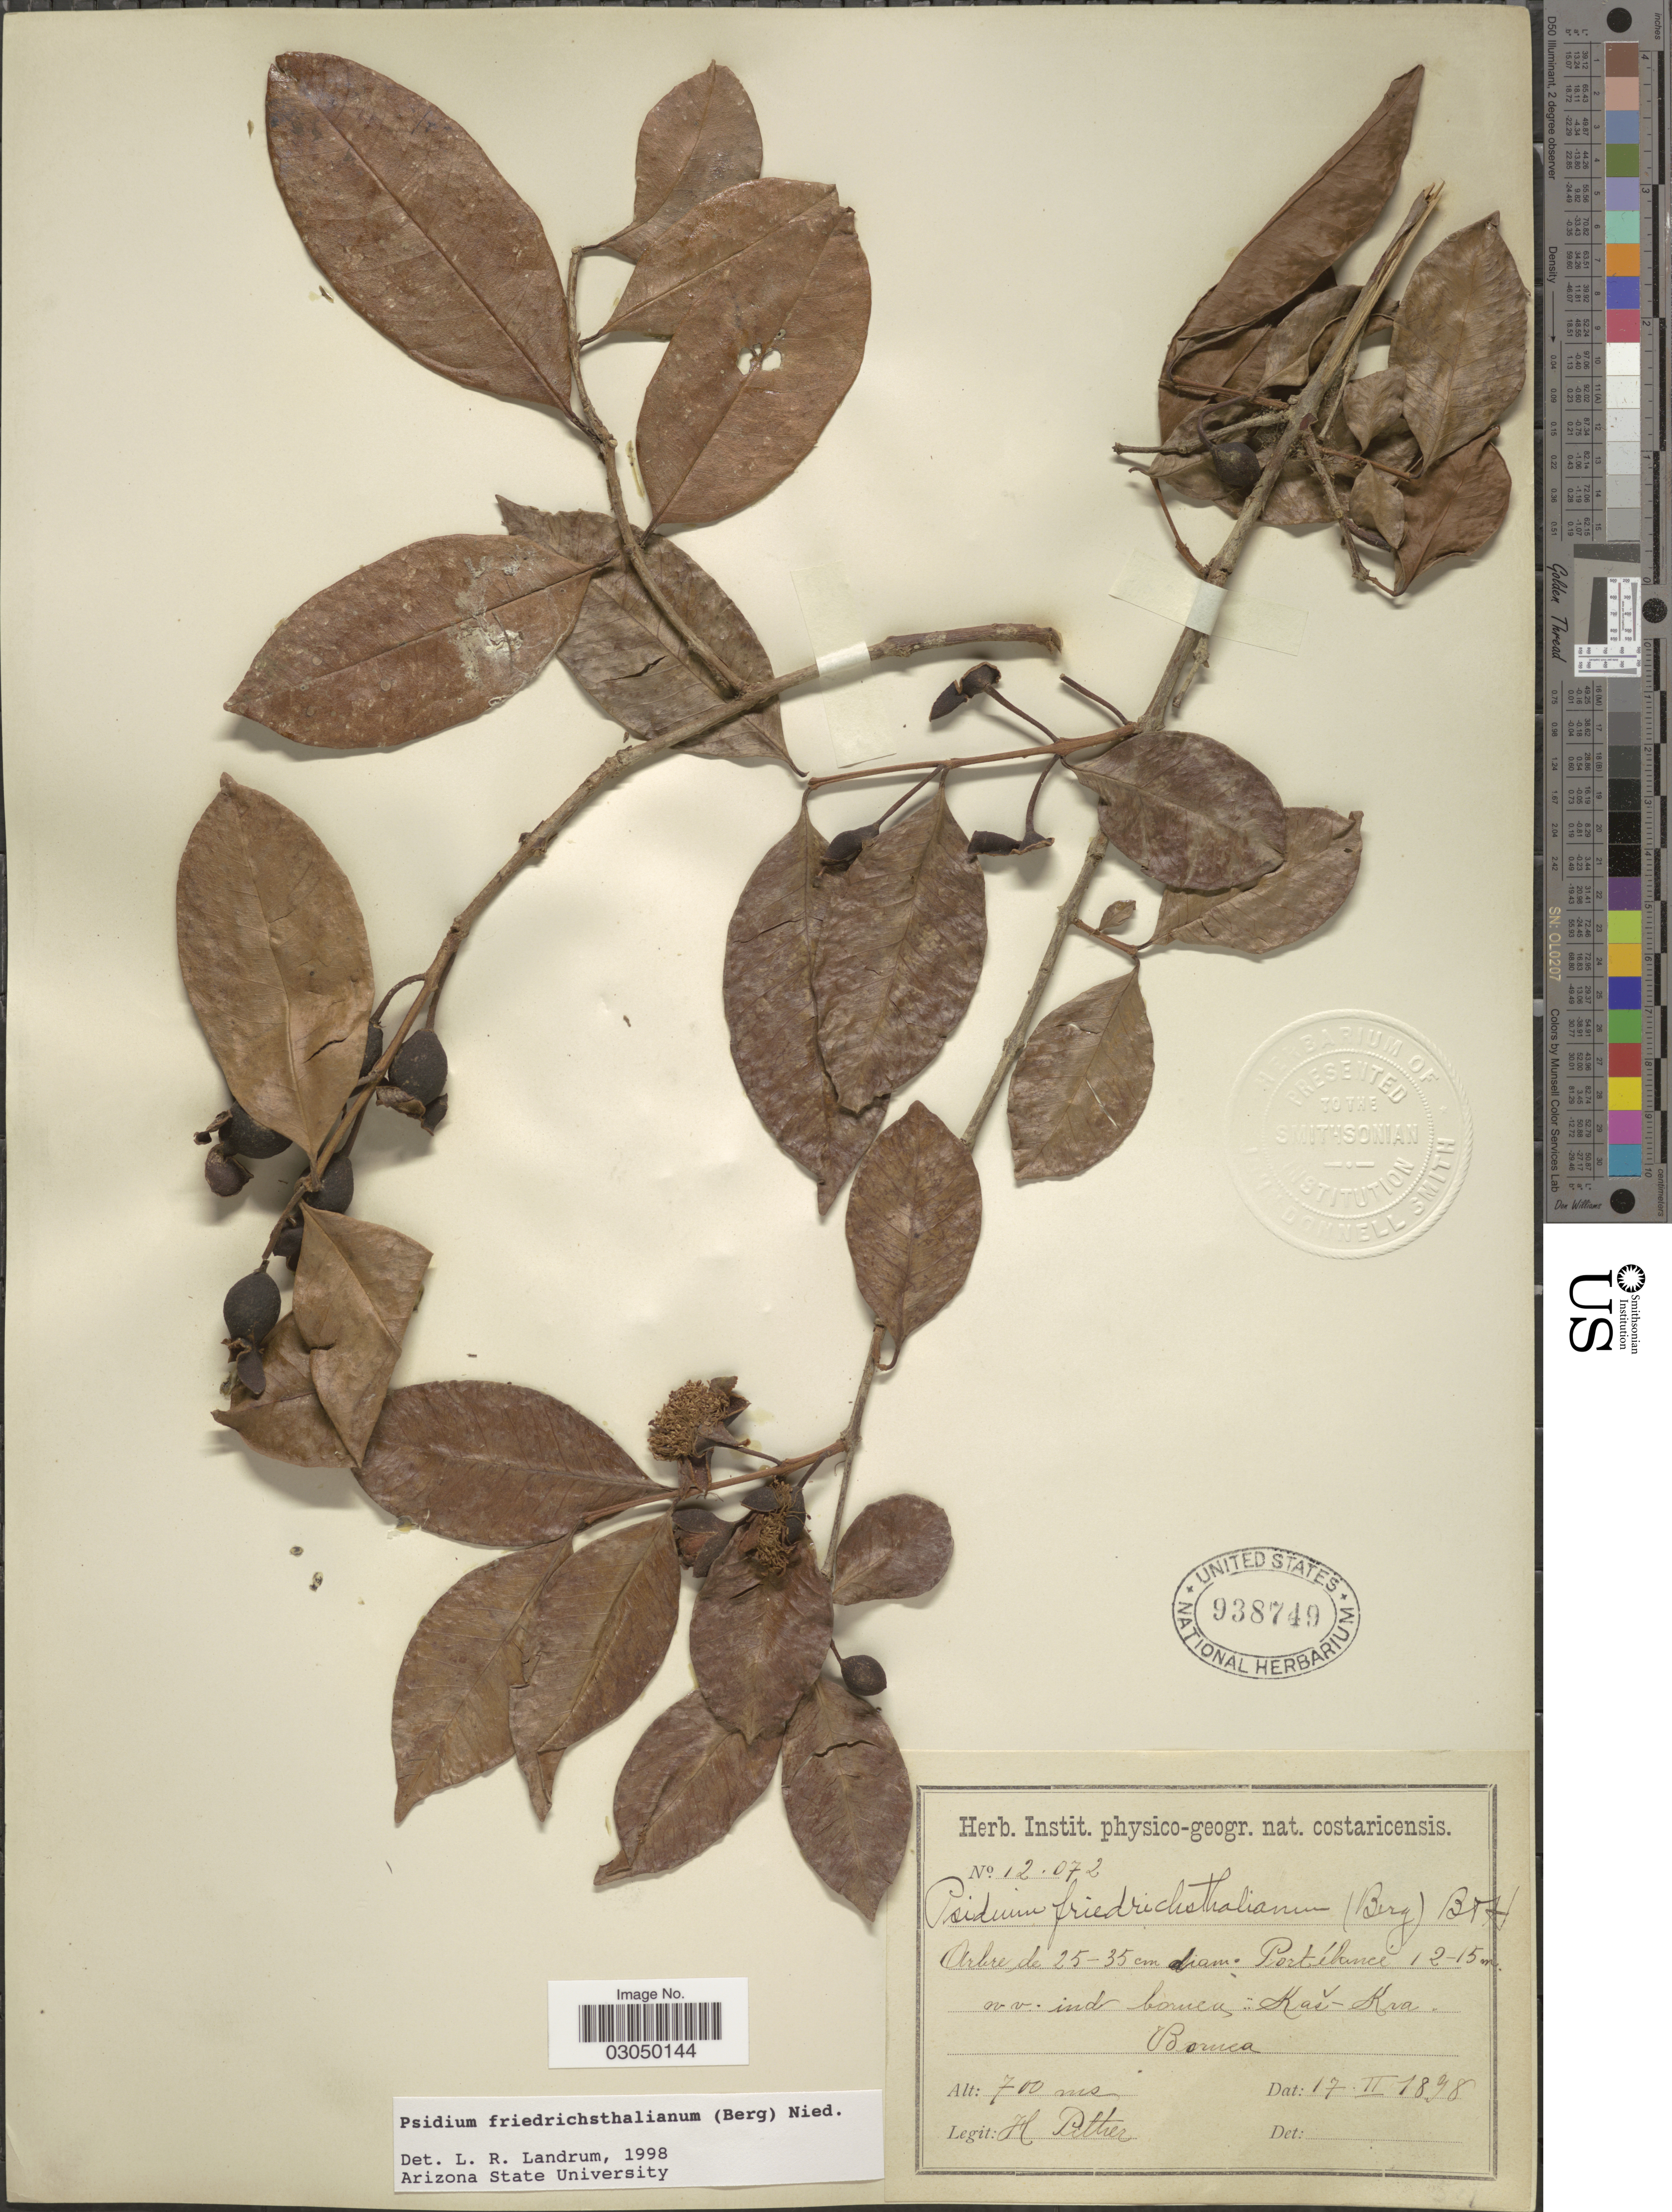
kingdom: Plantae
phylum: Tracheophyta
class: Magnoliopsida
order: Myrtales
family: Myrtaceae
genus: Psidium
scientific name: Psidium friedrichsthalianum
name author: (O. Berg) Nied.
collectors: H. F. Pittier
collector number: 12072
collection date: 1898-02-17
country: Costa Rica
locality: Boruca.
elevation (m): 700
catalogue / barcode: US 938749